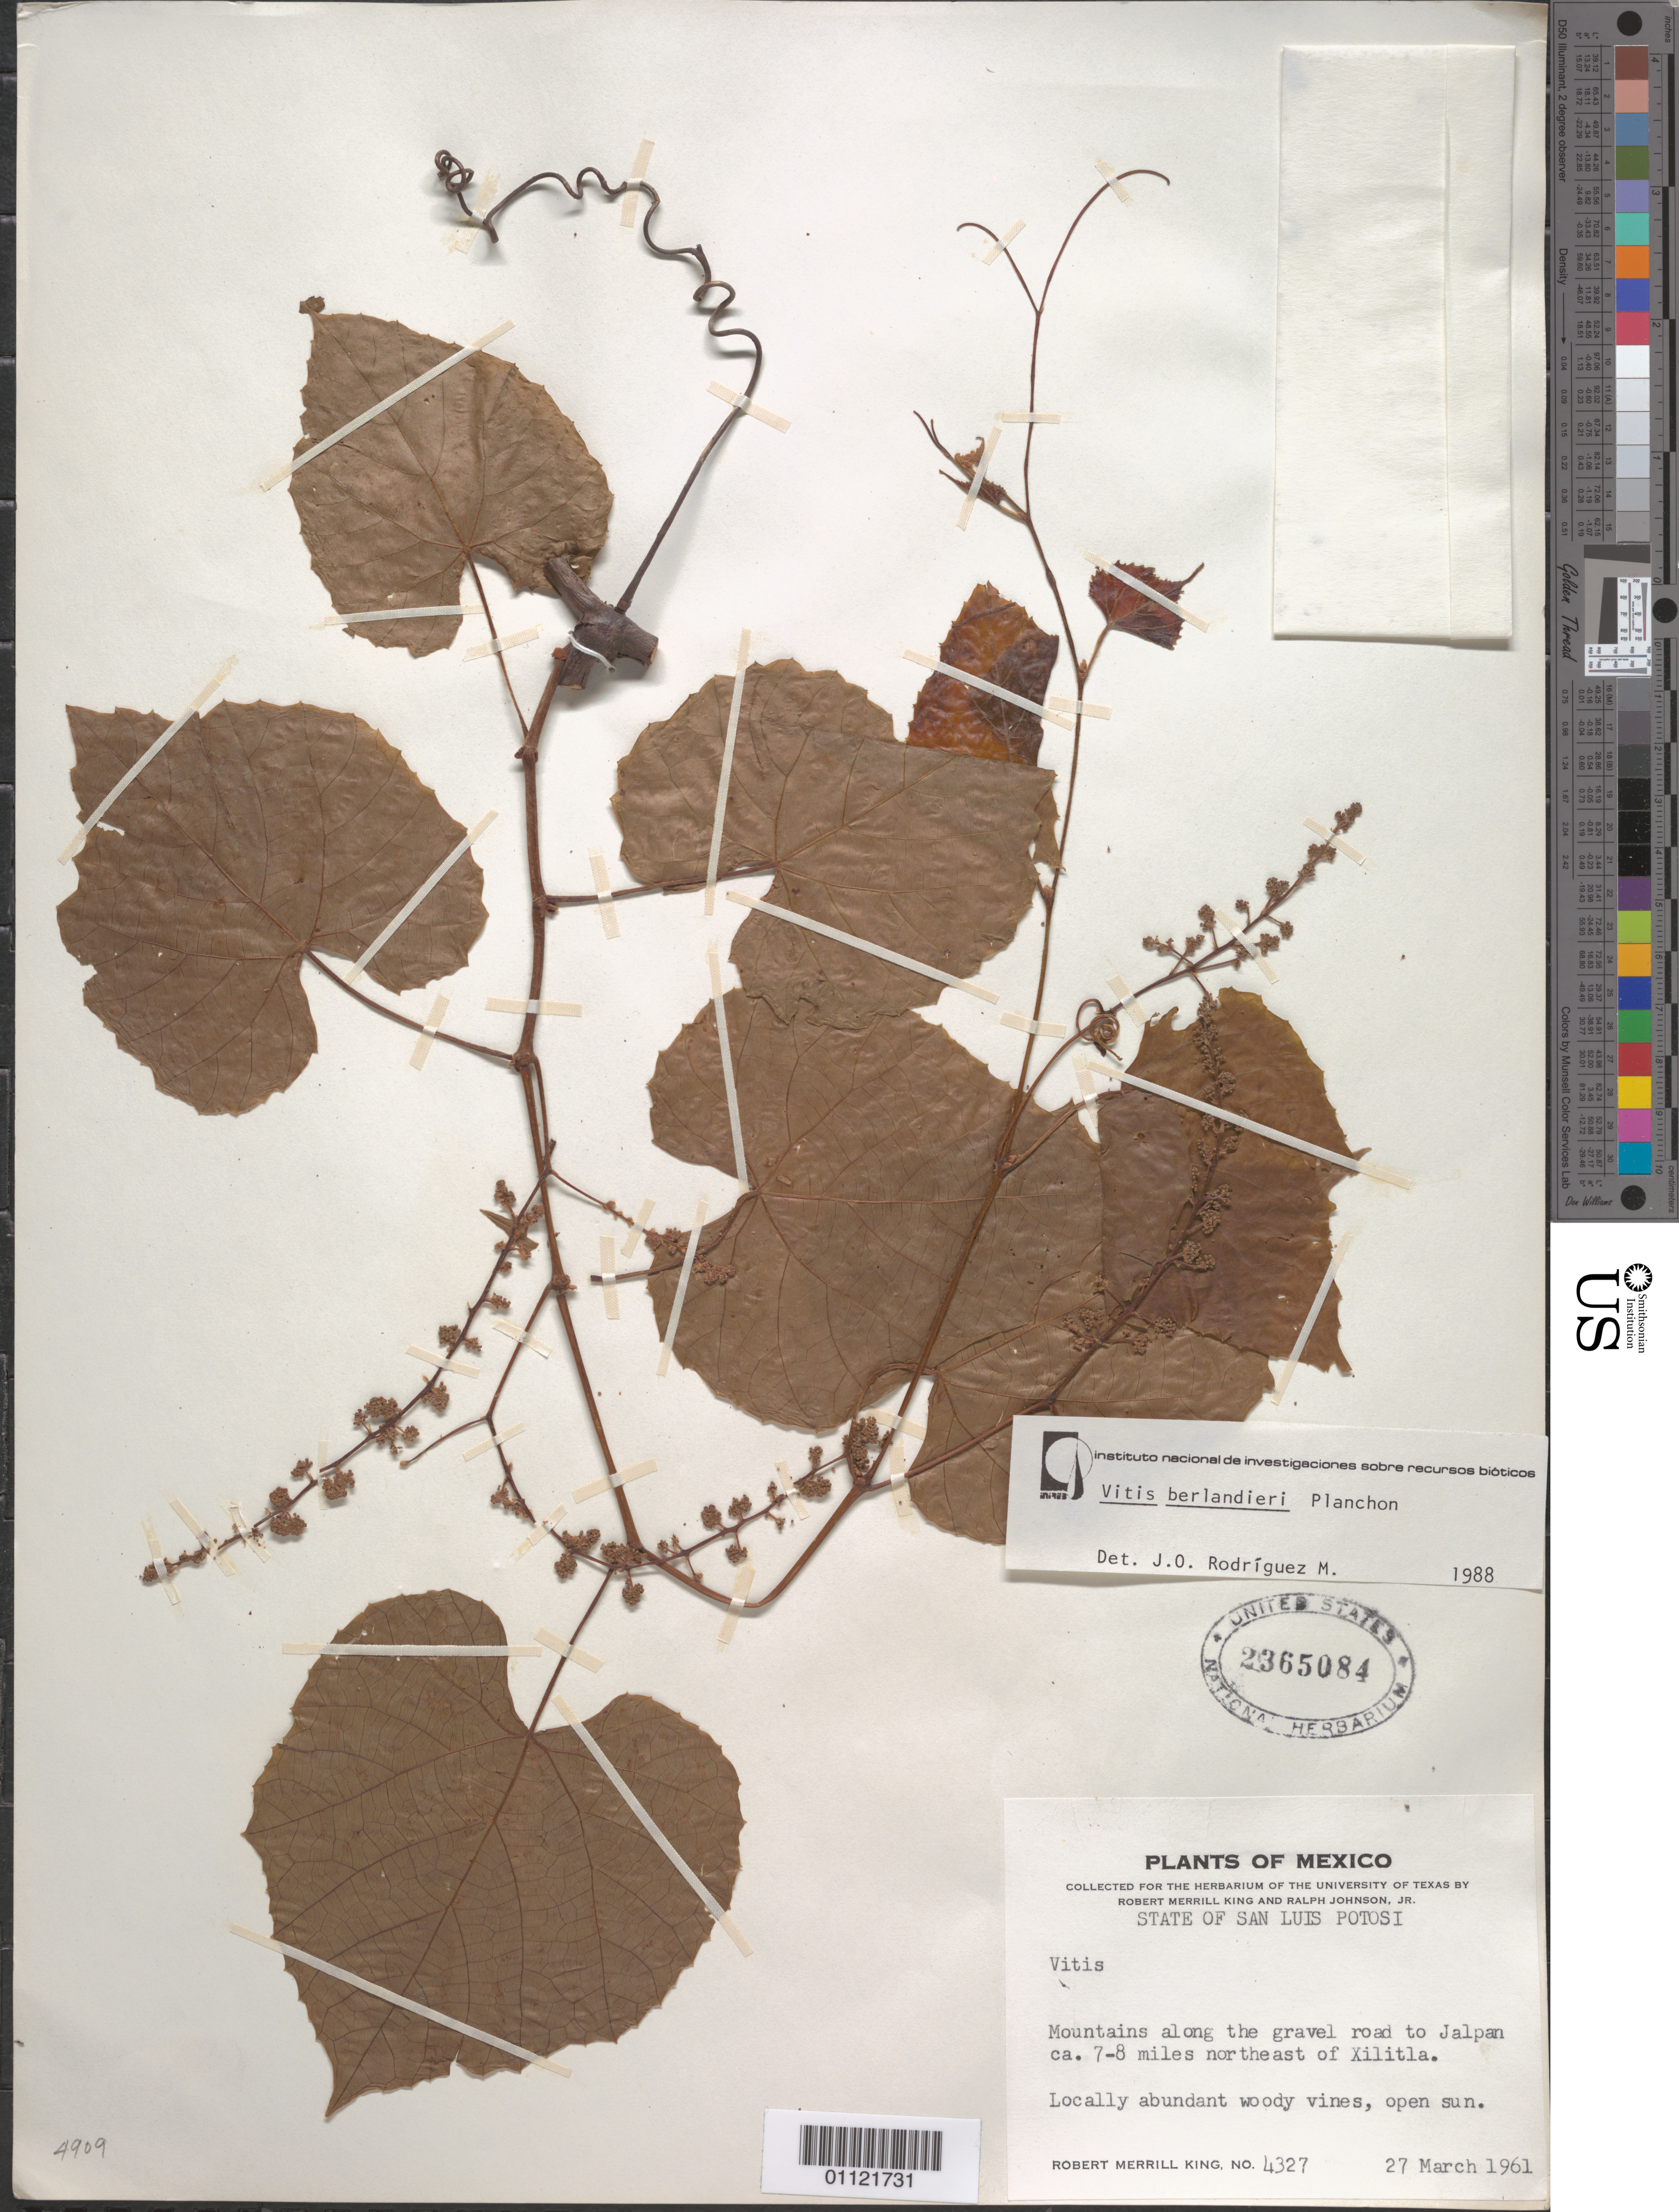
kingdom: Plantae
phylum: Tracheophyta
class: Magnoliopsida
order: Vitales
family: Vitaceae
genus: Vitis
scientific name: Vitis berlandieri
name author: Planch.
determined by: Rodriguez M., J. O.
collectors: R. M. King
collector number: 4327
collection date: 1961-03-27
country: Mexico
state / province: San Luis Potosi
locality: Mountains along the gravel road to Jalpan ca. 7-8 miles northeast of Xilitla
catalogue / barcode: US 2365084